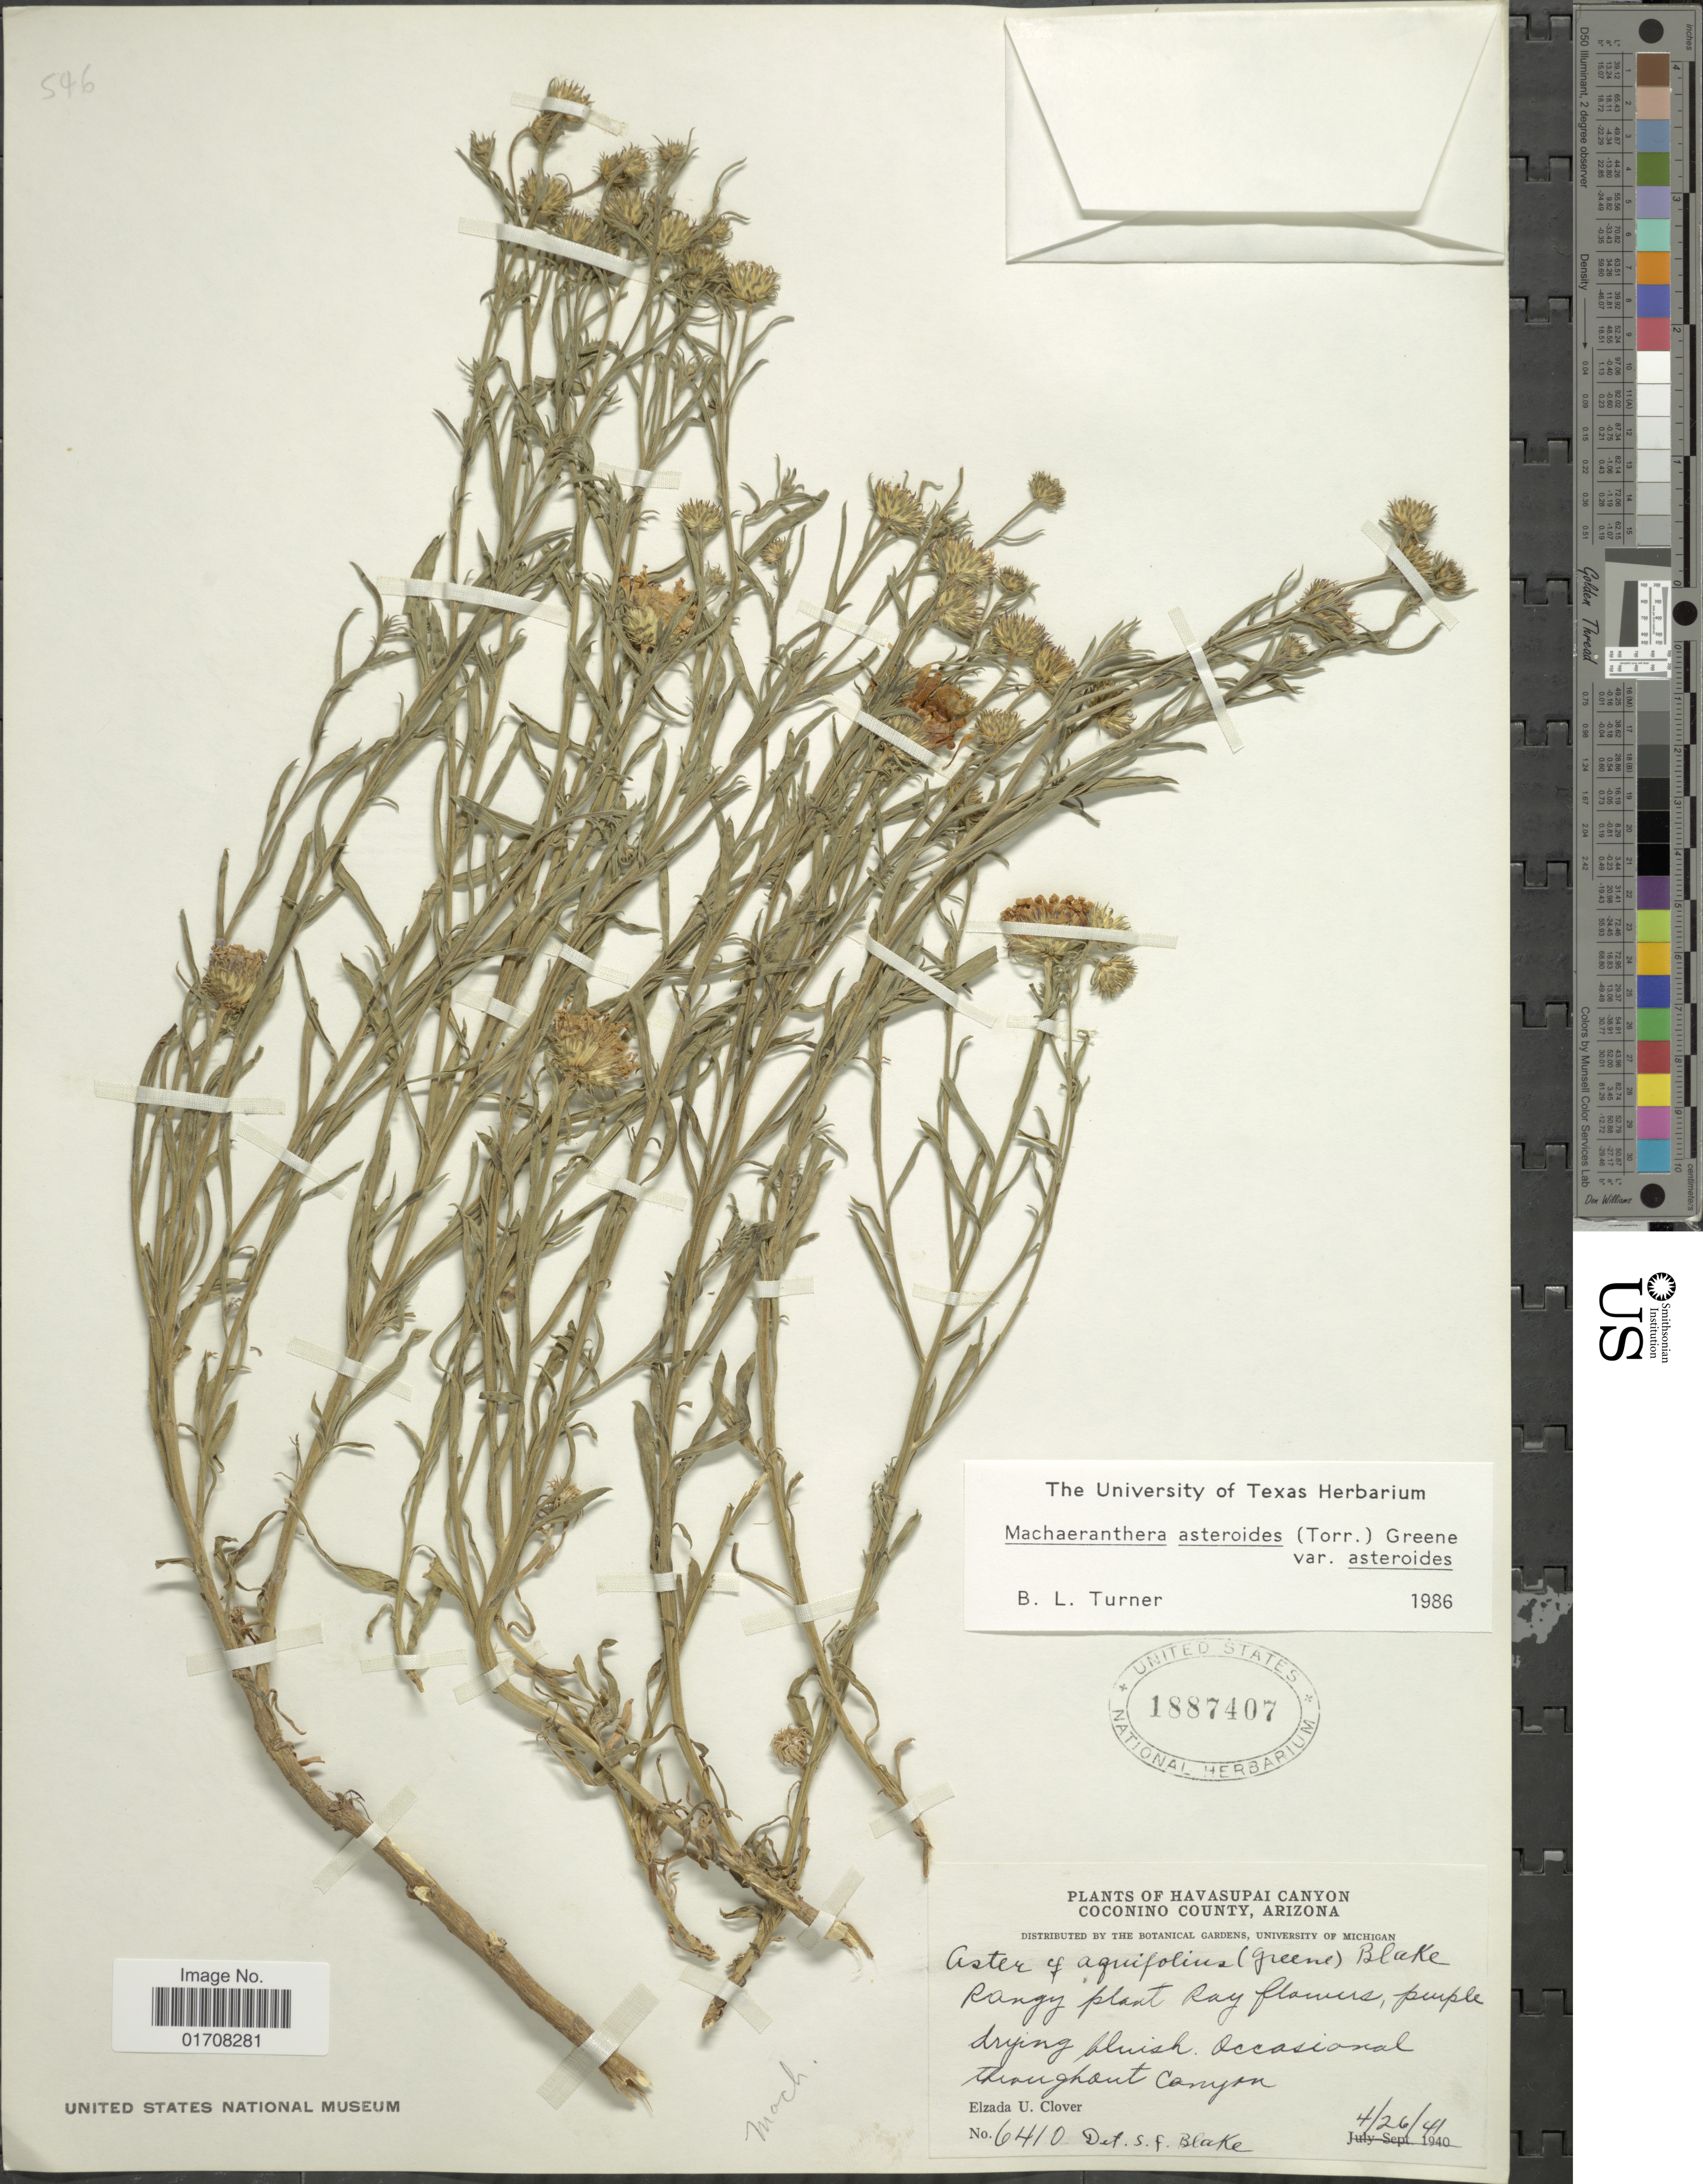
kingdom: Plantae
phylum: Tracheophyta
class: Magnoliopsida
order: Asterales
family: Asteraceae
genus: Machaeranthera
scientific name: Machaeranthera asteroides var. asteroides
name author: (Torr.) Greene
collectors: E. U. Clover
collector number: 6410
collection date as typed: Transcribed d/m/y: 26/4/41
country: United States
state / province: Arizona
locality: Havasupai Canyon, Coconino County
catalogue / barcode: US 1887407